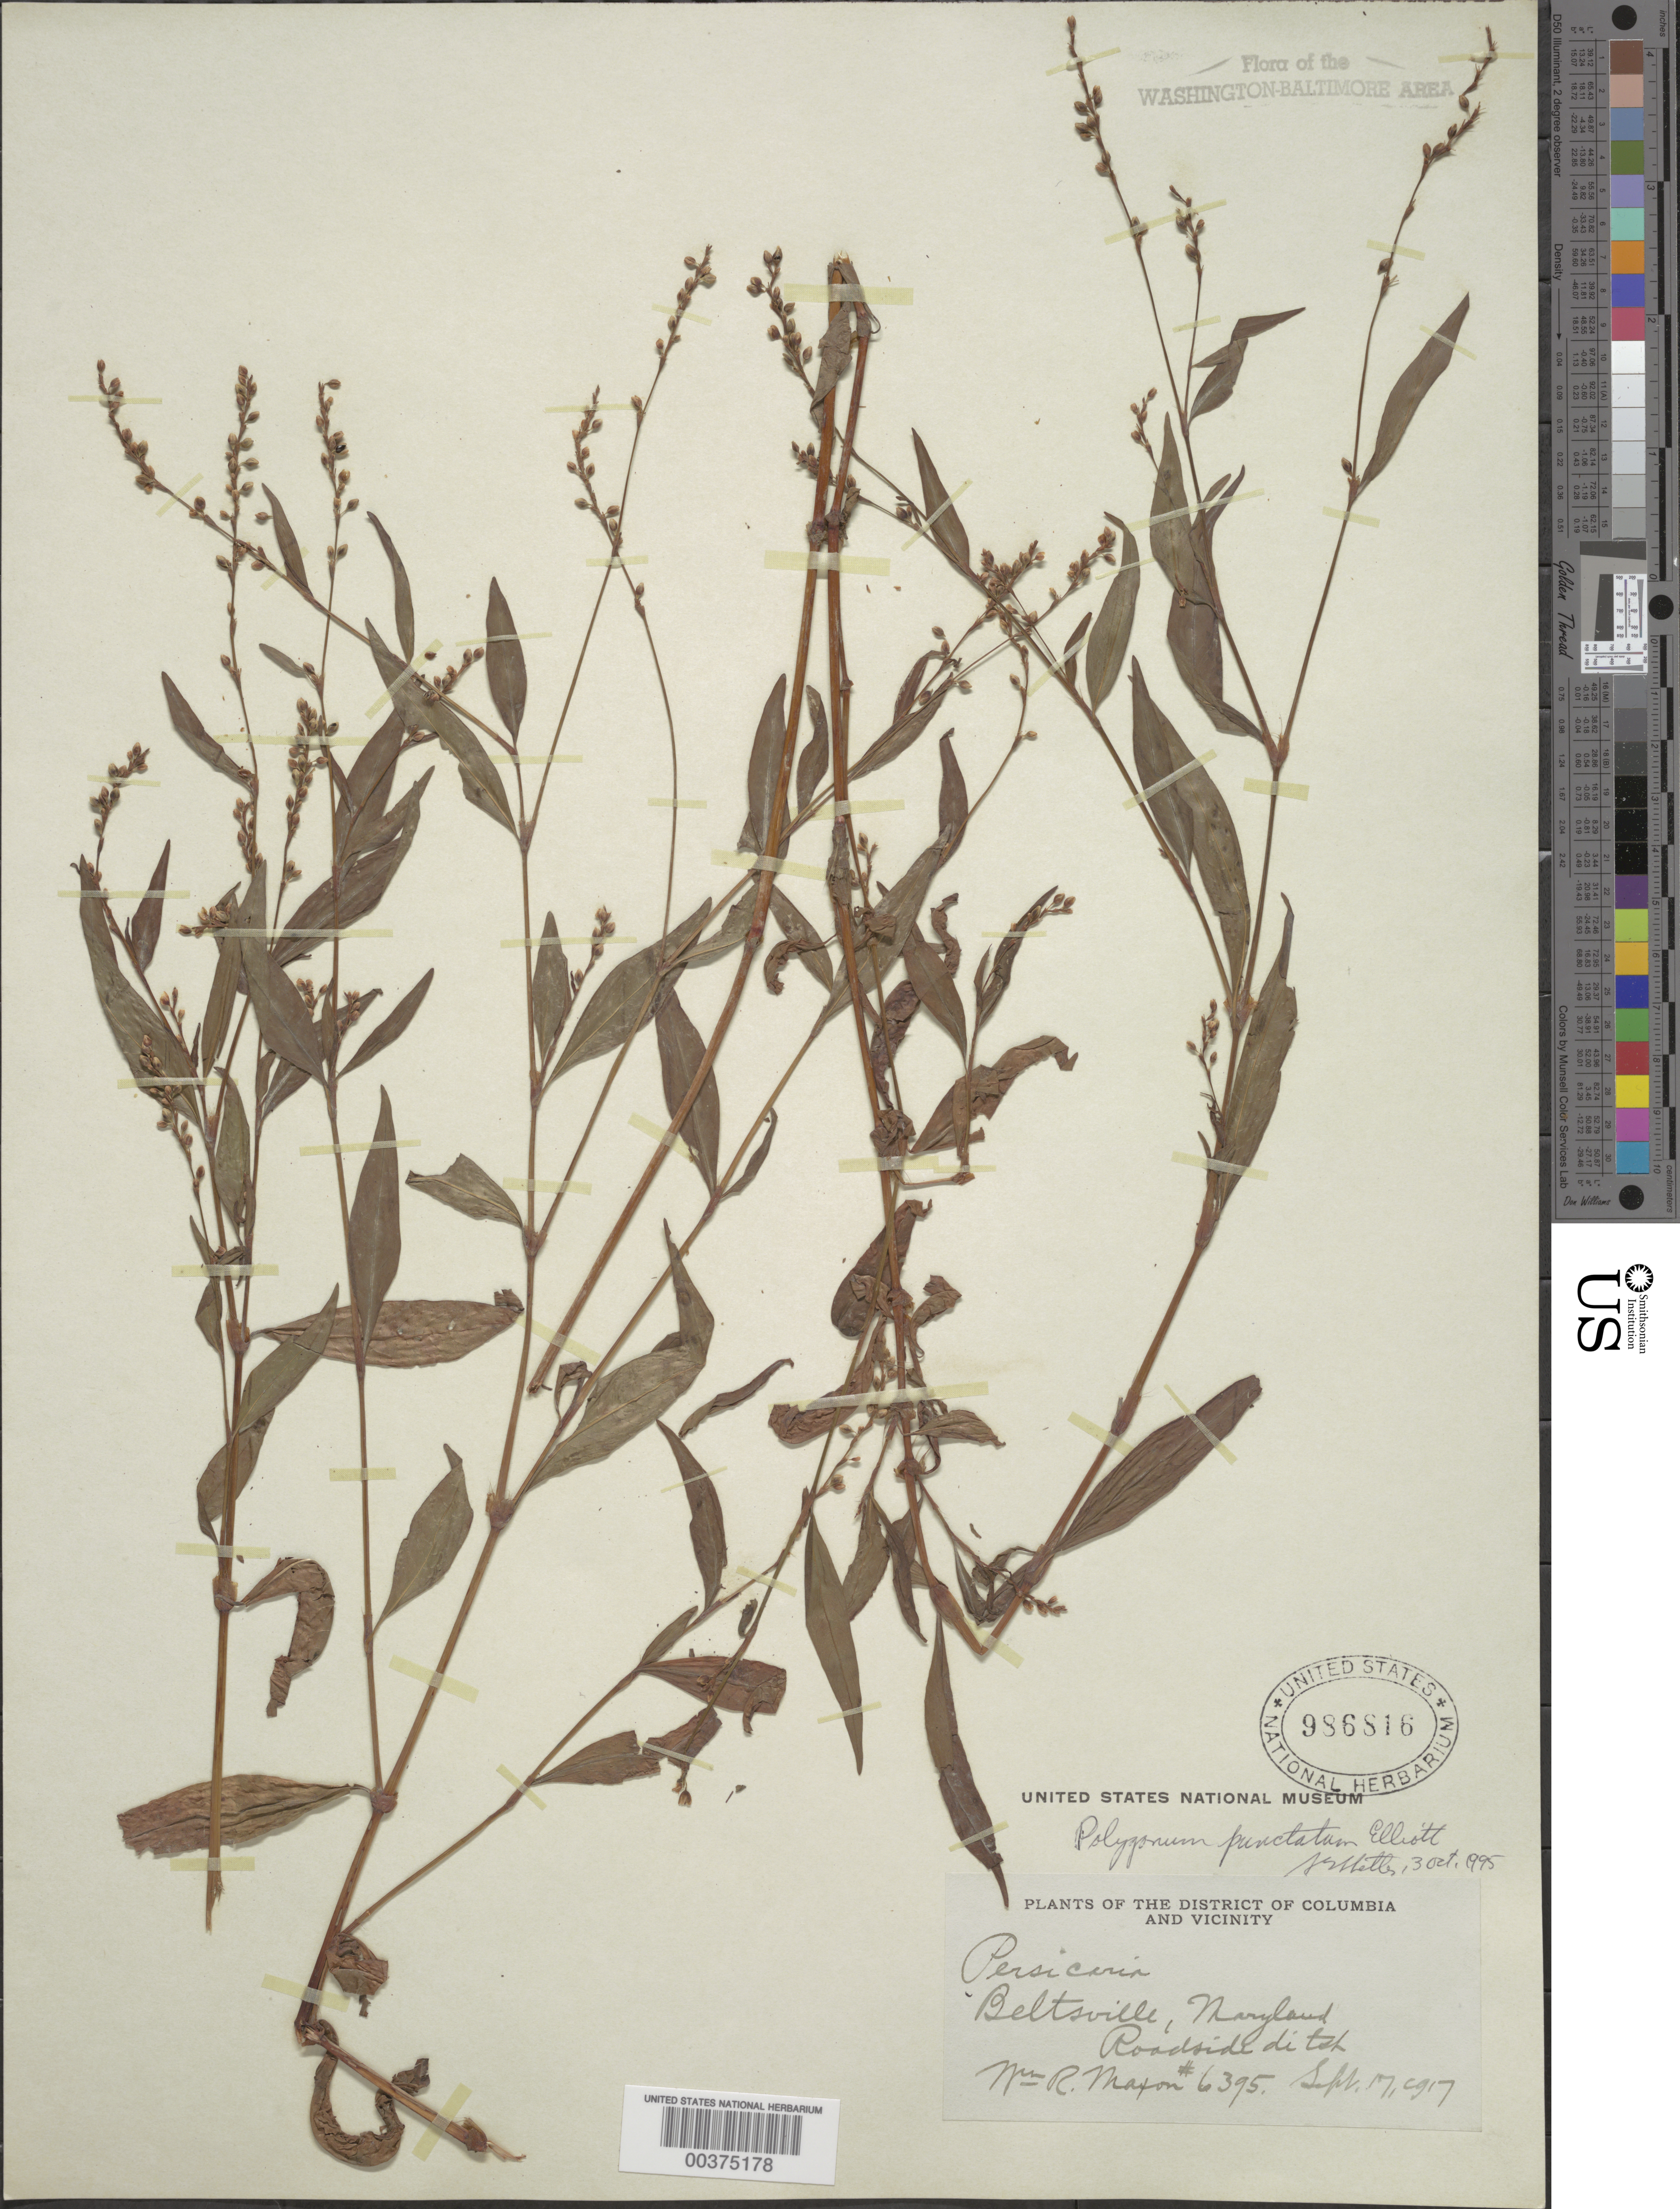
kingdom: Plantae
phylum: Tracheophyta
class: Magnoliopsida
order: Caryophyllales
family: Polygonaceae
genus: Persicaria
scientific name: Persicaria punctata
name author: (Elliott) Small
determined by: Atha, D. E.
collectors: W. R. Maxon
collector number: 6395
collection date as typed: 17 Sep 1917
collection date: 1917-09-17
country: United States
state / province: Maryland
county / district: Prince George's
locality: Beltsville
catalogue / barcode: US 986816